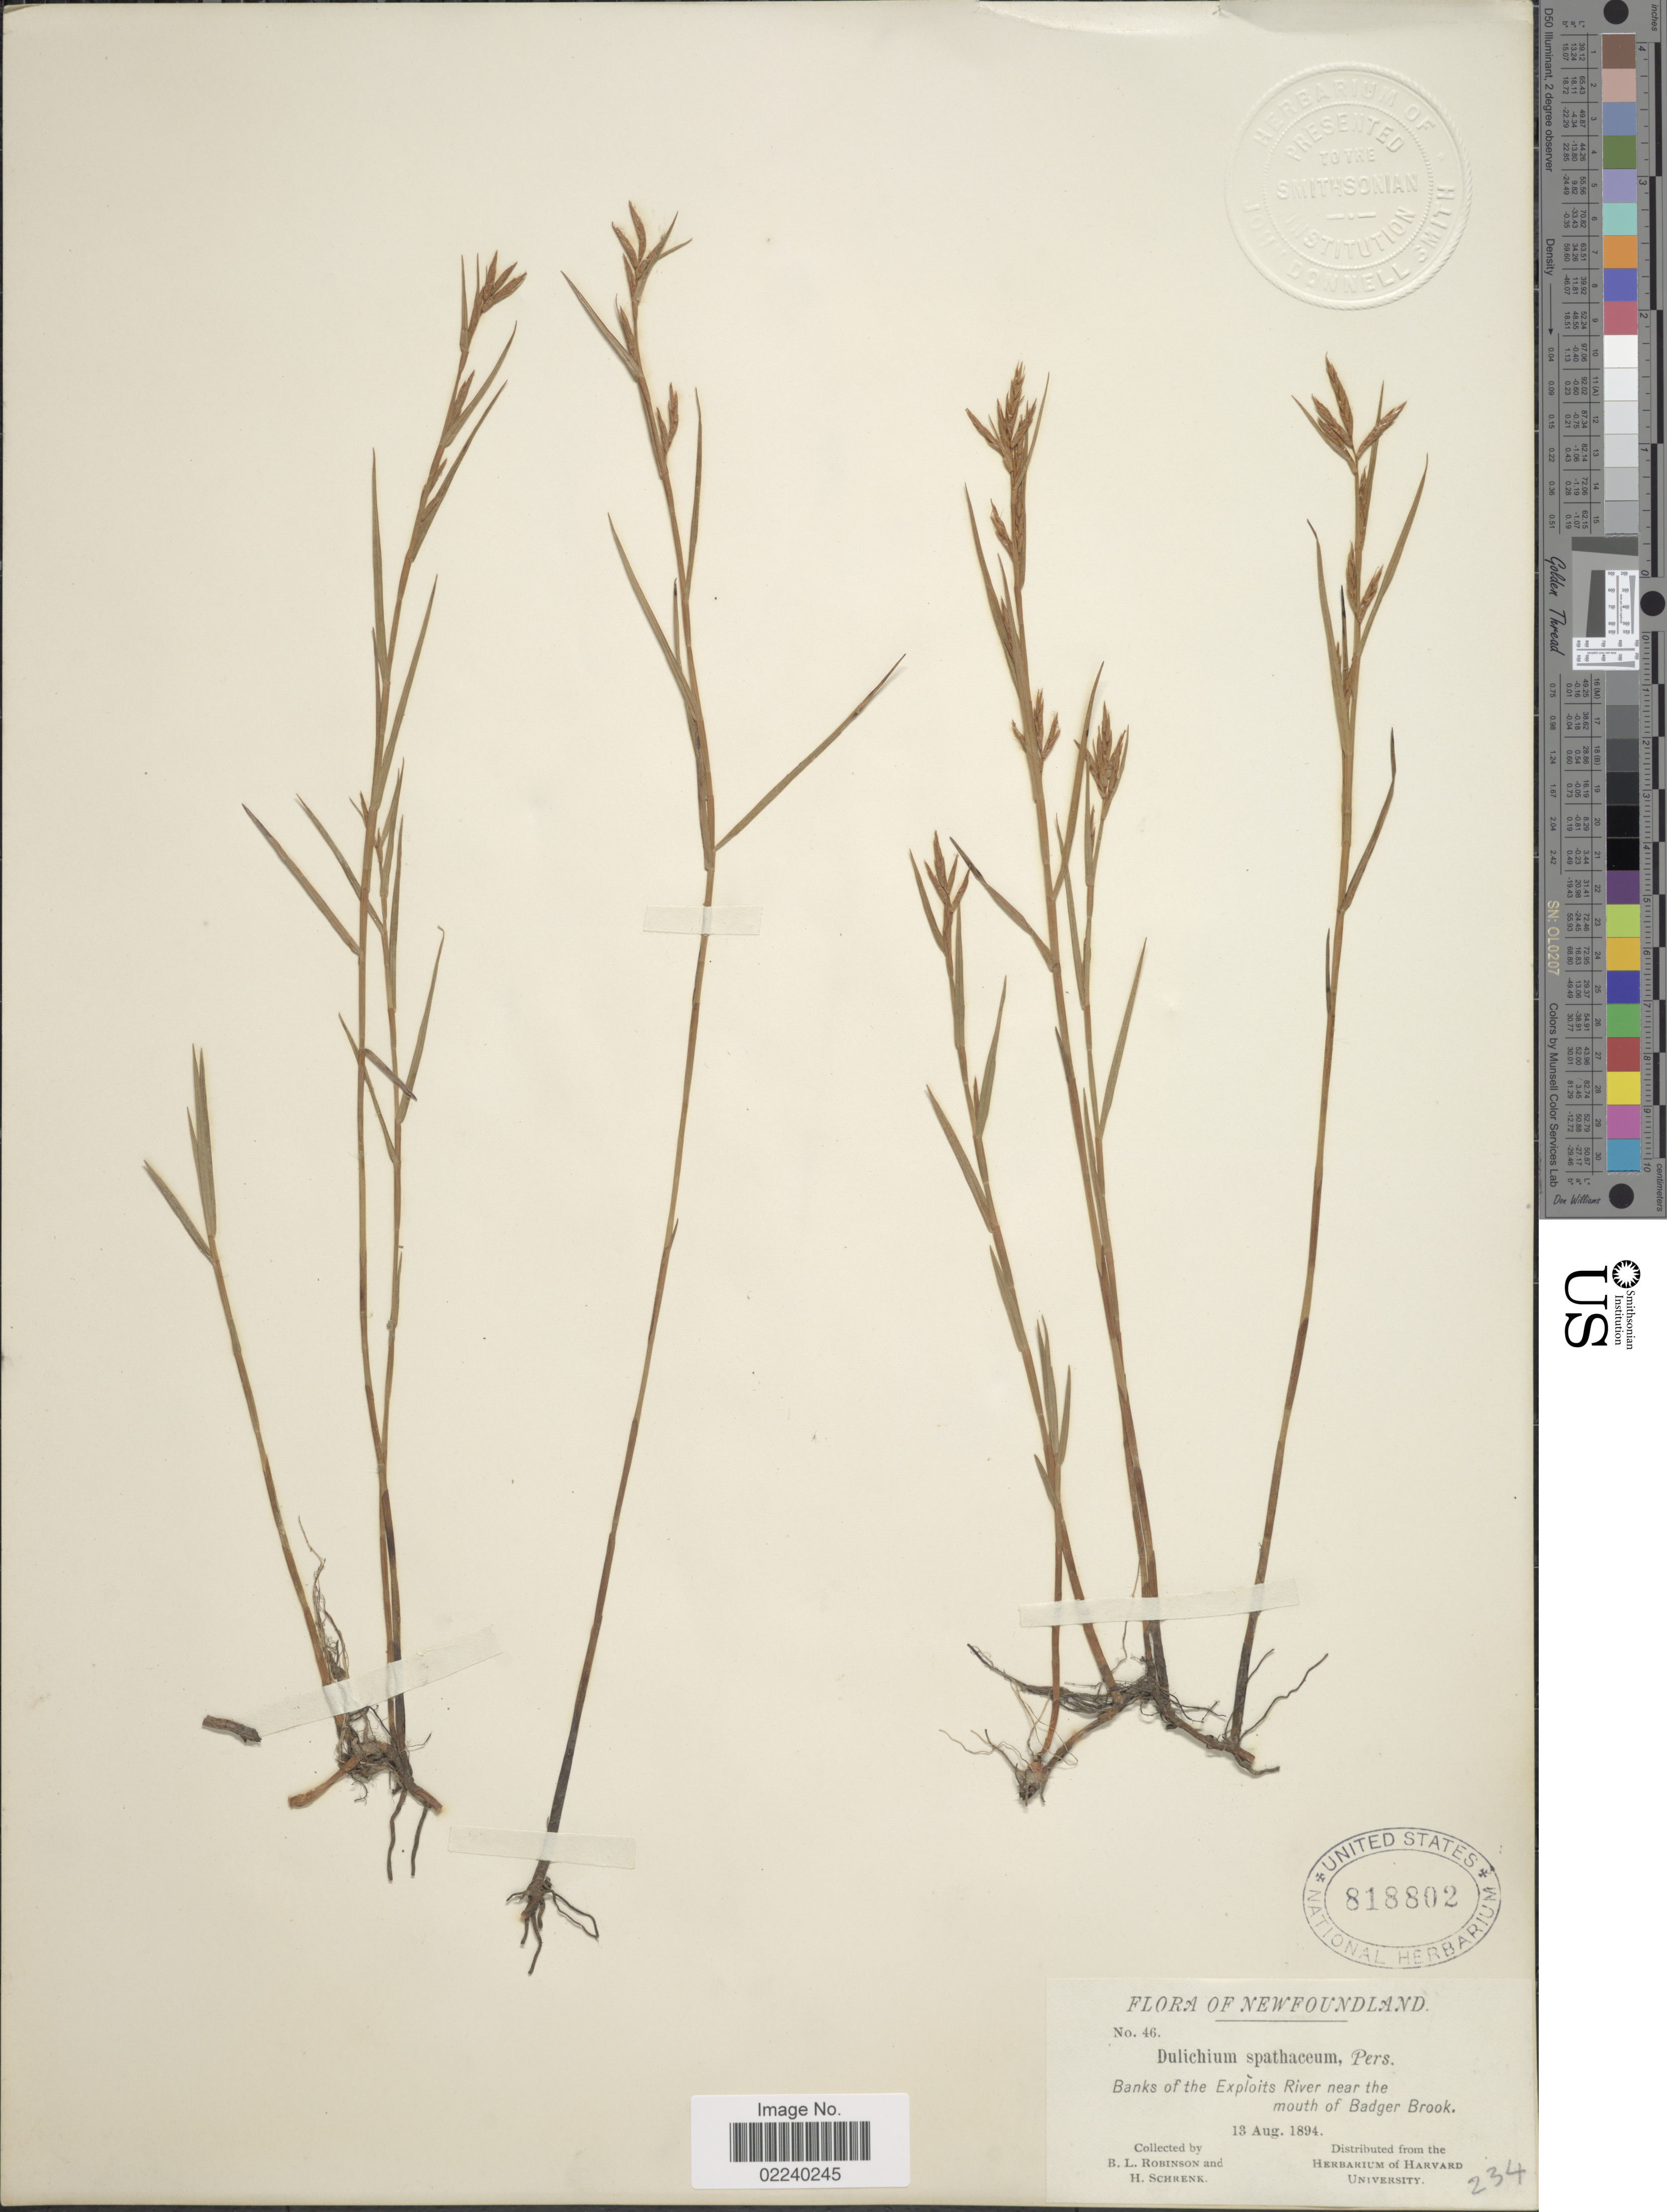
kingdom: Plantae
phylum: Tracheophyta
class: Liliopsida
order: Poales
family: Cyperaceae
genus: Dulichium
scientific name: Dulichium arundinaceum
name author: (L.) Britton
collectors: B. L. Robinson & H. v. Schrenk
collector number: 46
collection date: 1894-08-13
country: Canada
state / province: Newfoundland and Labrador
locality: Banks of the Exploits River near the mouth of Badger Brook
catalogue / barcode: US 818802